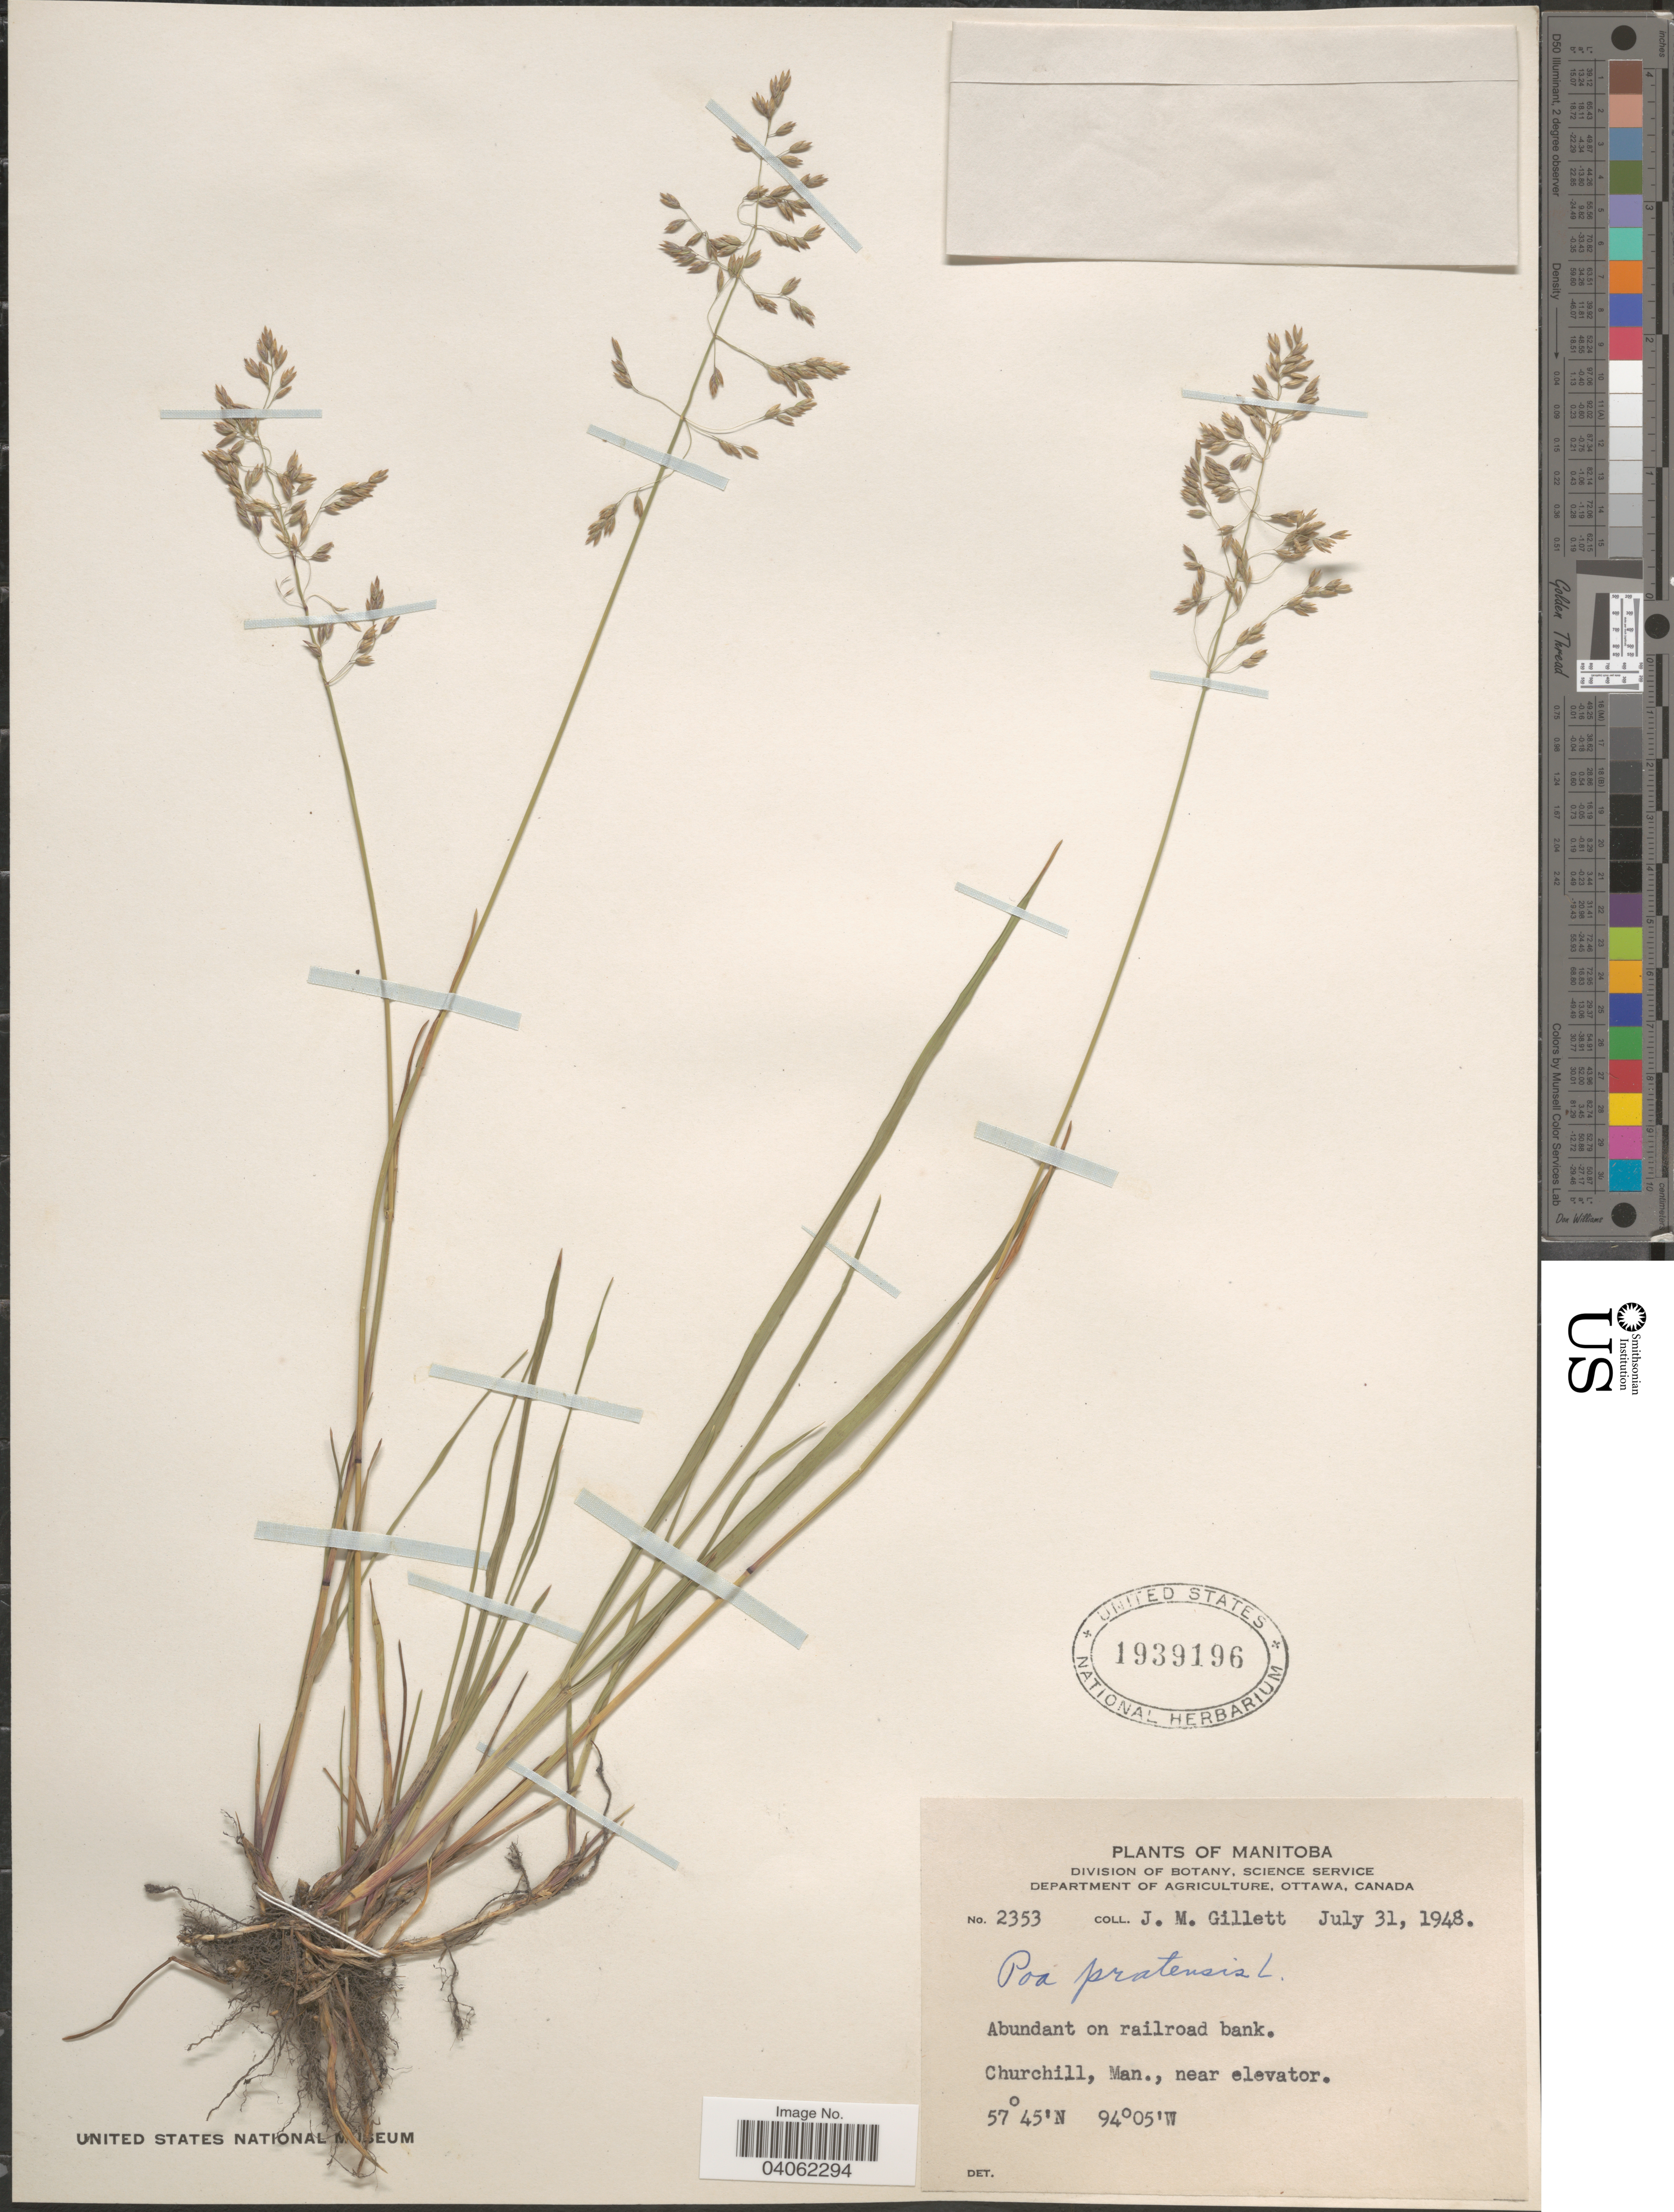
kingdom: Plantae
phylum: Tracheophyta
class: Liliopsida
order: Poales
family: Poaceae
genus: Poa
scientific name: Poa pratensis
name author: L.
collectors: J. M. Gillett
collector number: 2353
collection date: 1948-07-31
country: Canada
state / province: Manitoba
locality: Churchill, near elevator.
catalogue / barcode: US 1939196